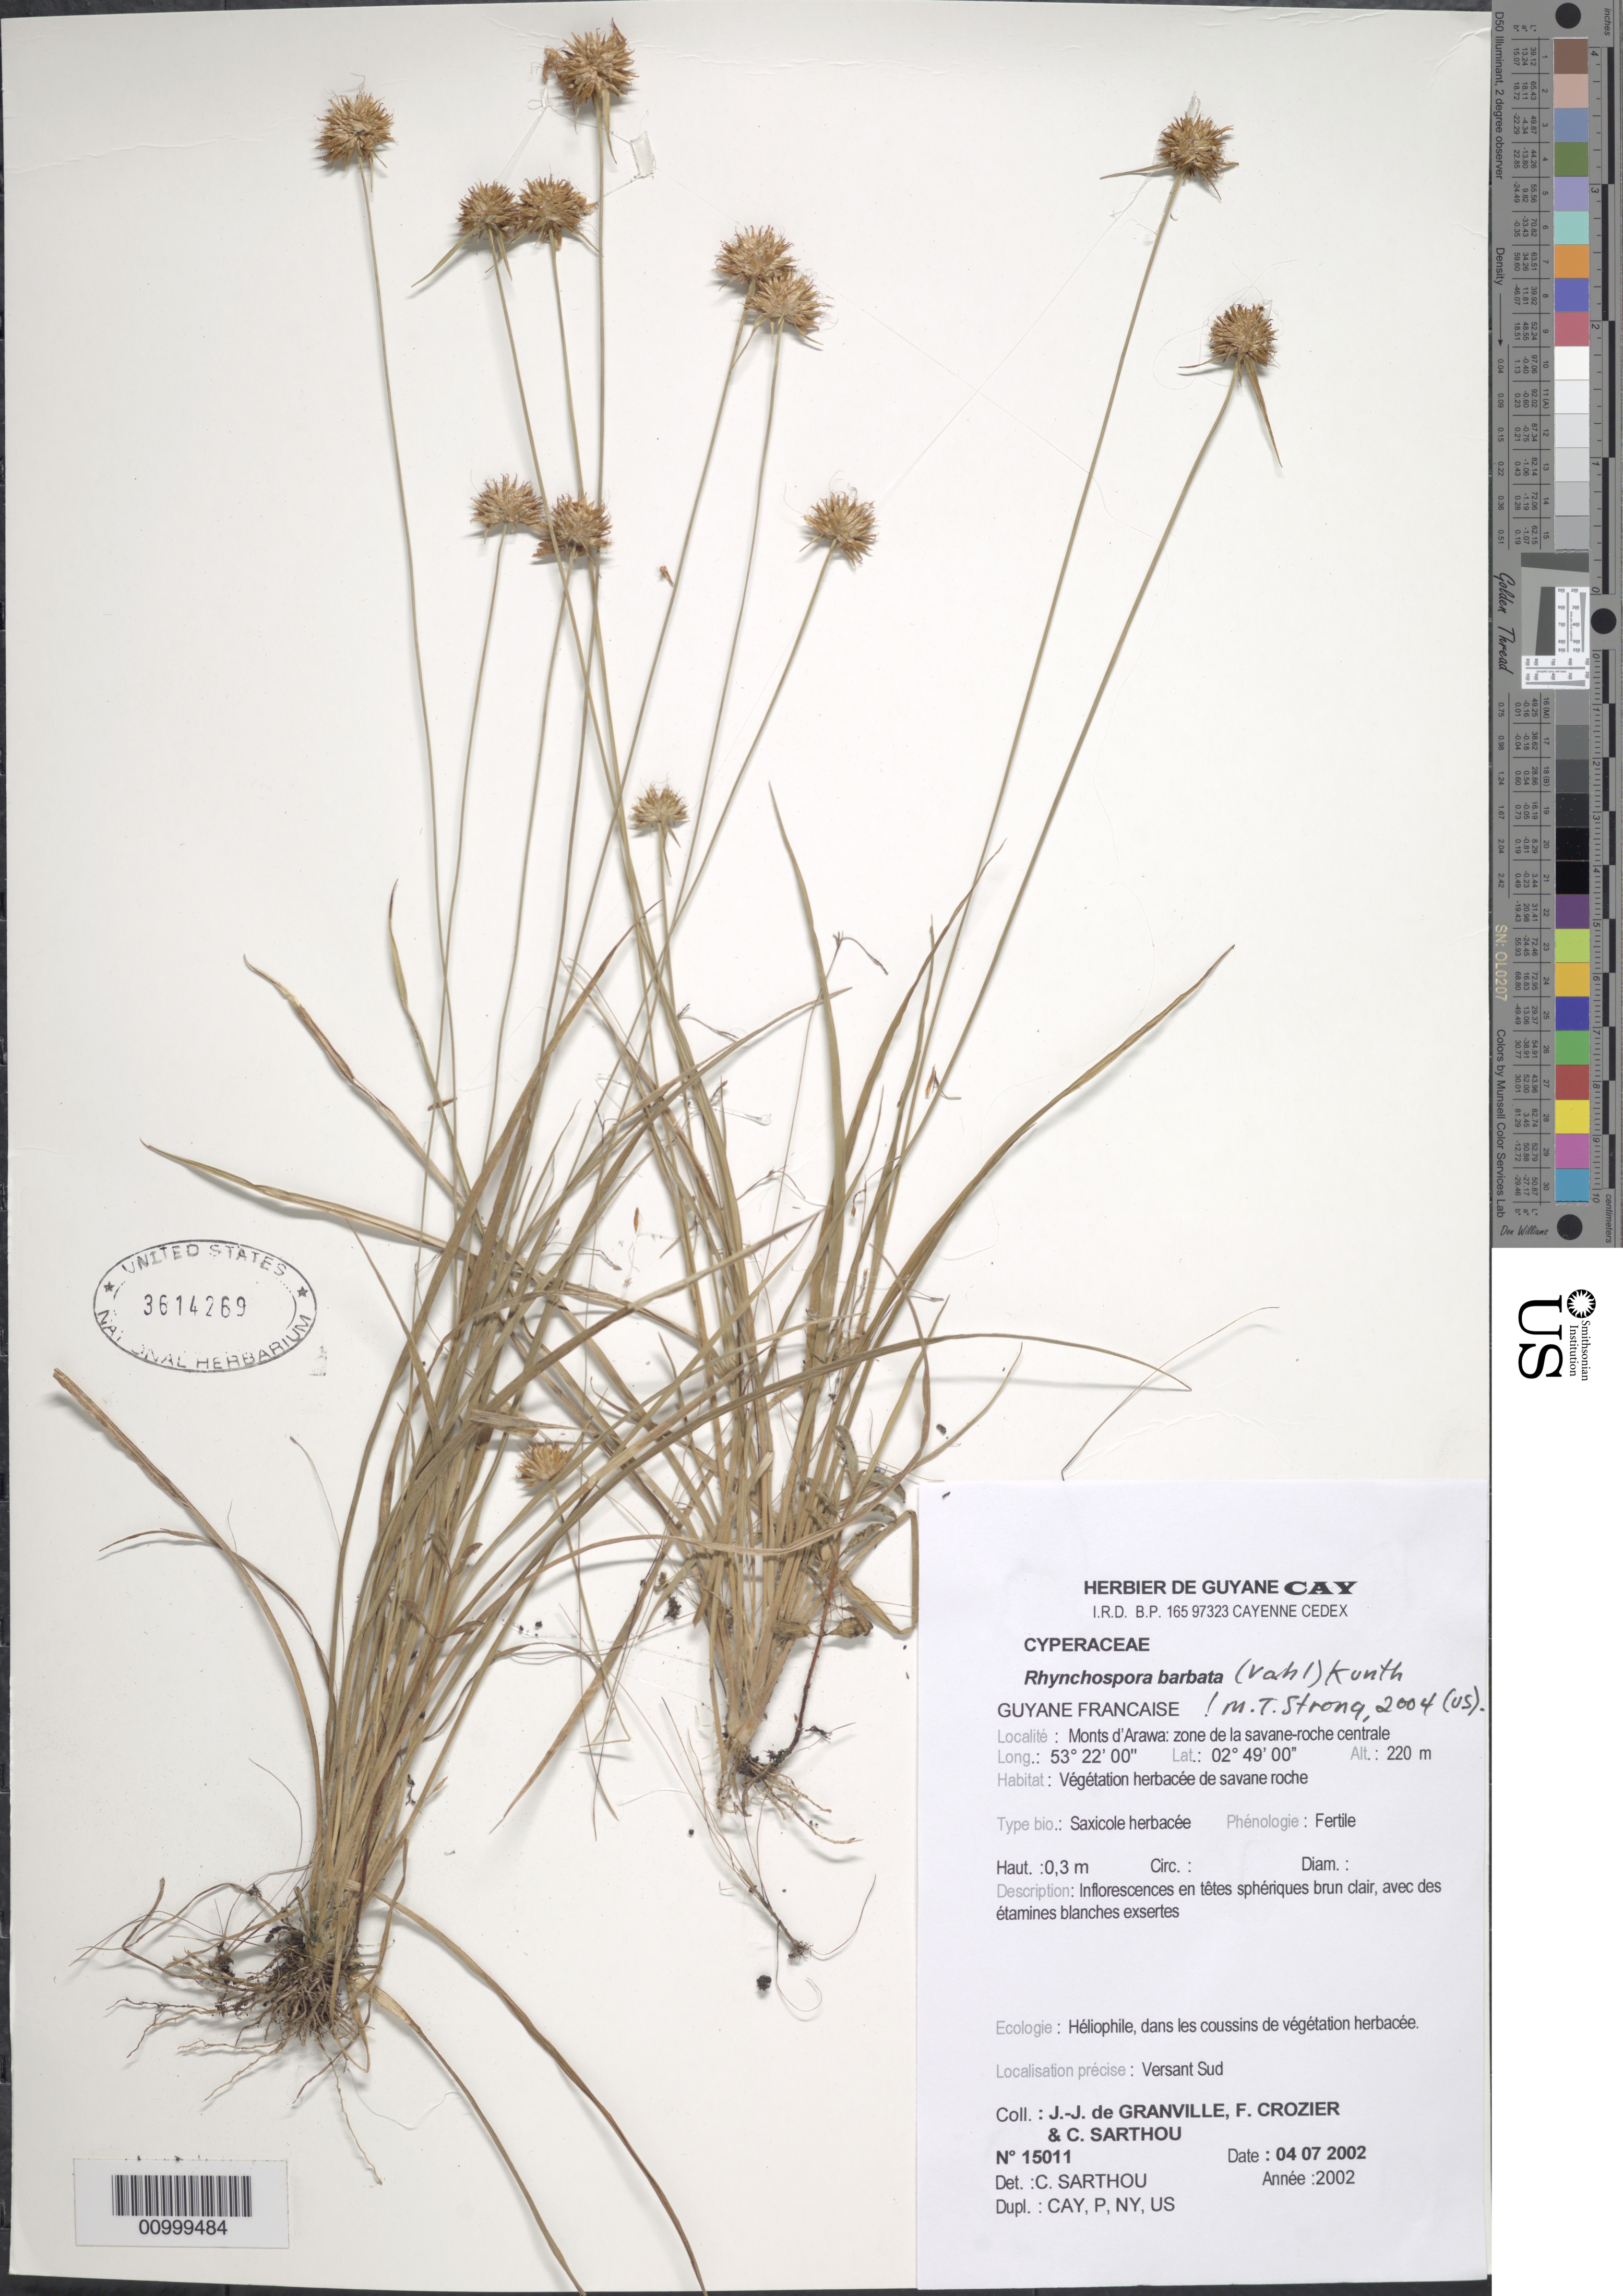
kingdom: Plantae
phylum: Tracheophyta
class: Liliopsida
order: Poales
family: Cyperaceae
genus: Rhynchospora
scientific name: Rhynchospora barbata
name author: (Vahl) Kunth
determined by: Alves, K.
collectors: J.-J. de Granville, F. Crozier & C. Sarthou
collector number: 15011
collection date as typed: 4-Jul-02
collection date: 2002-07-04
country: French Guiana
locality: Monts d'Arawa, zone de la savane-roche centrale, versant sud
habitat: Vegetation herbacée de savane roche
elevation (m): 220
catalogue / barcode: US 3614269